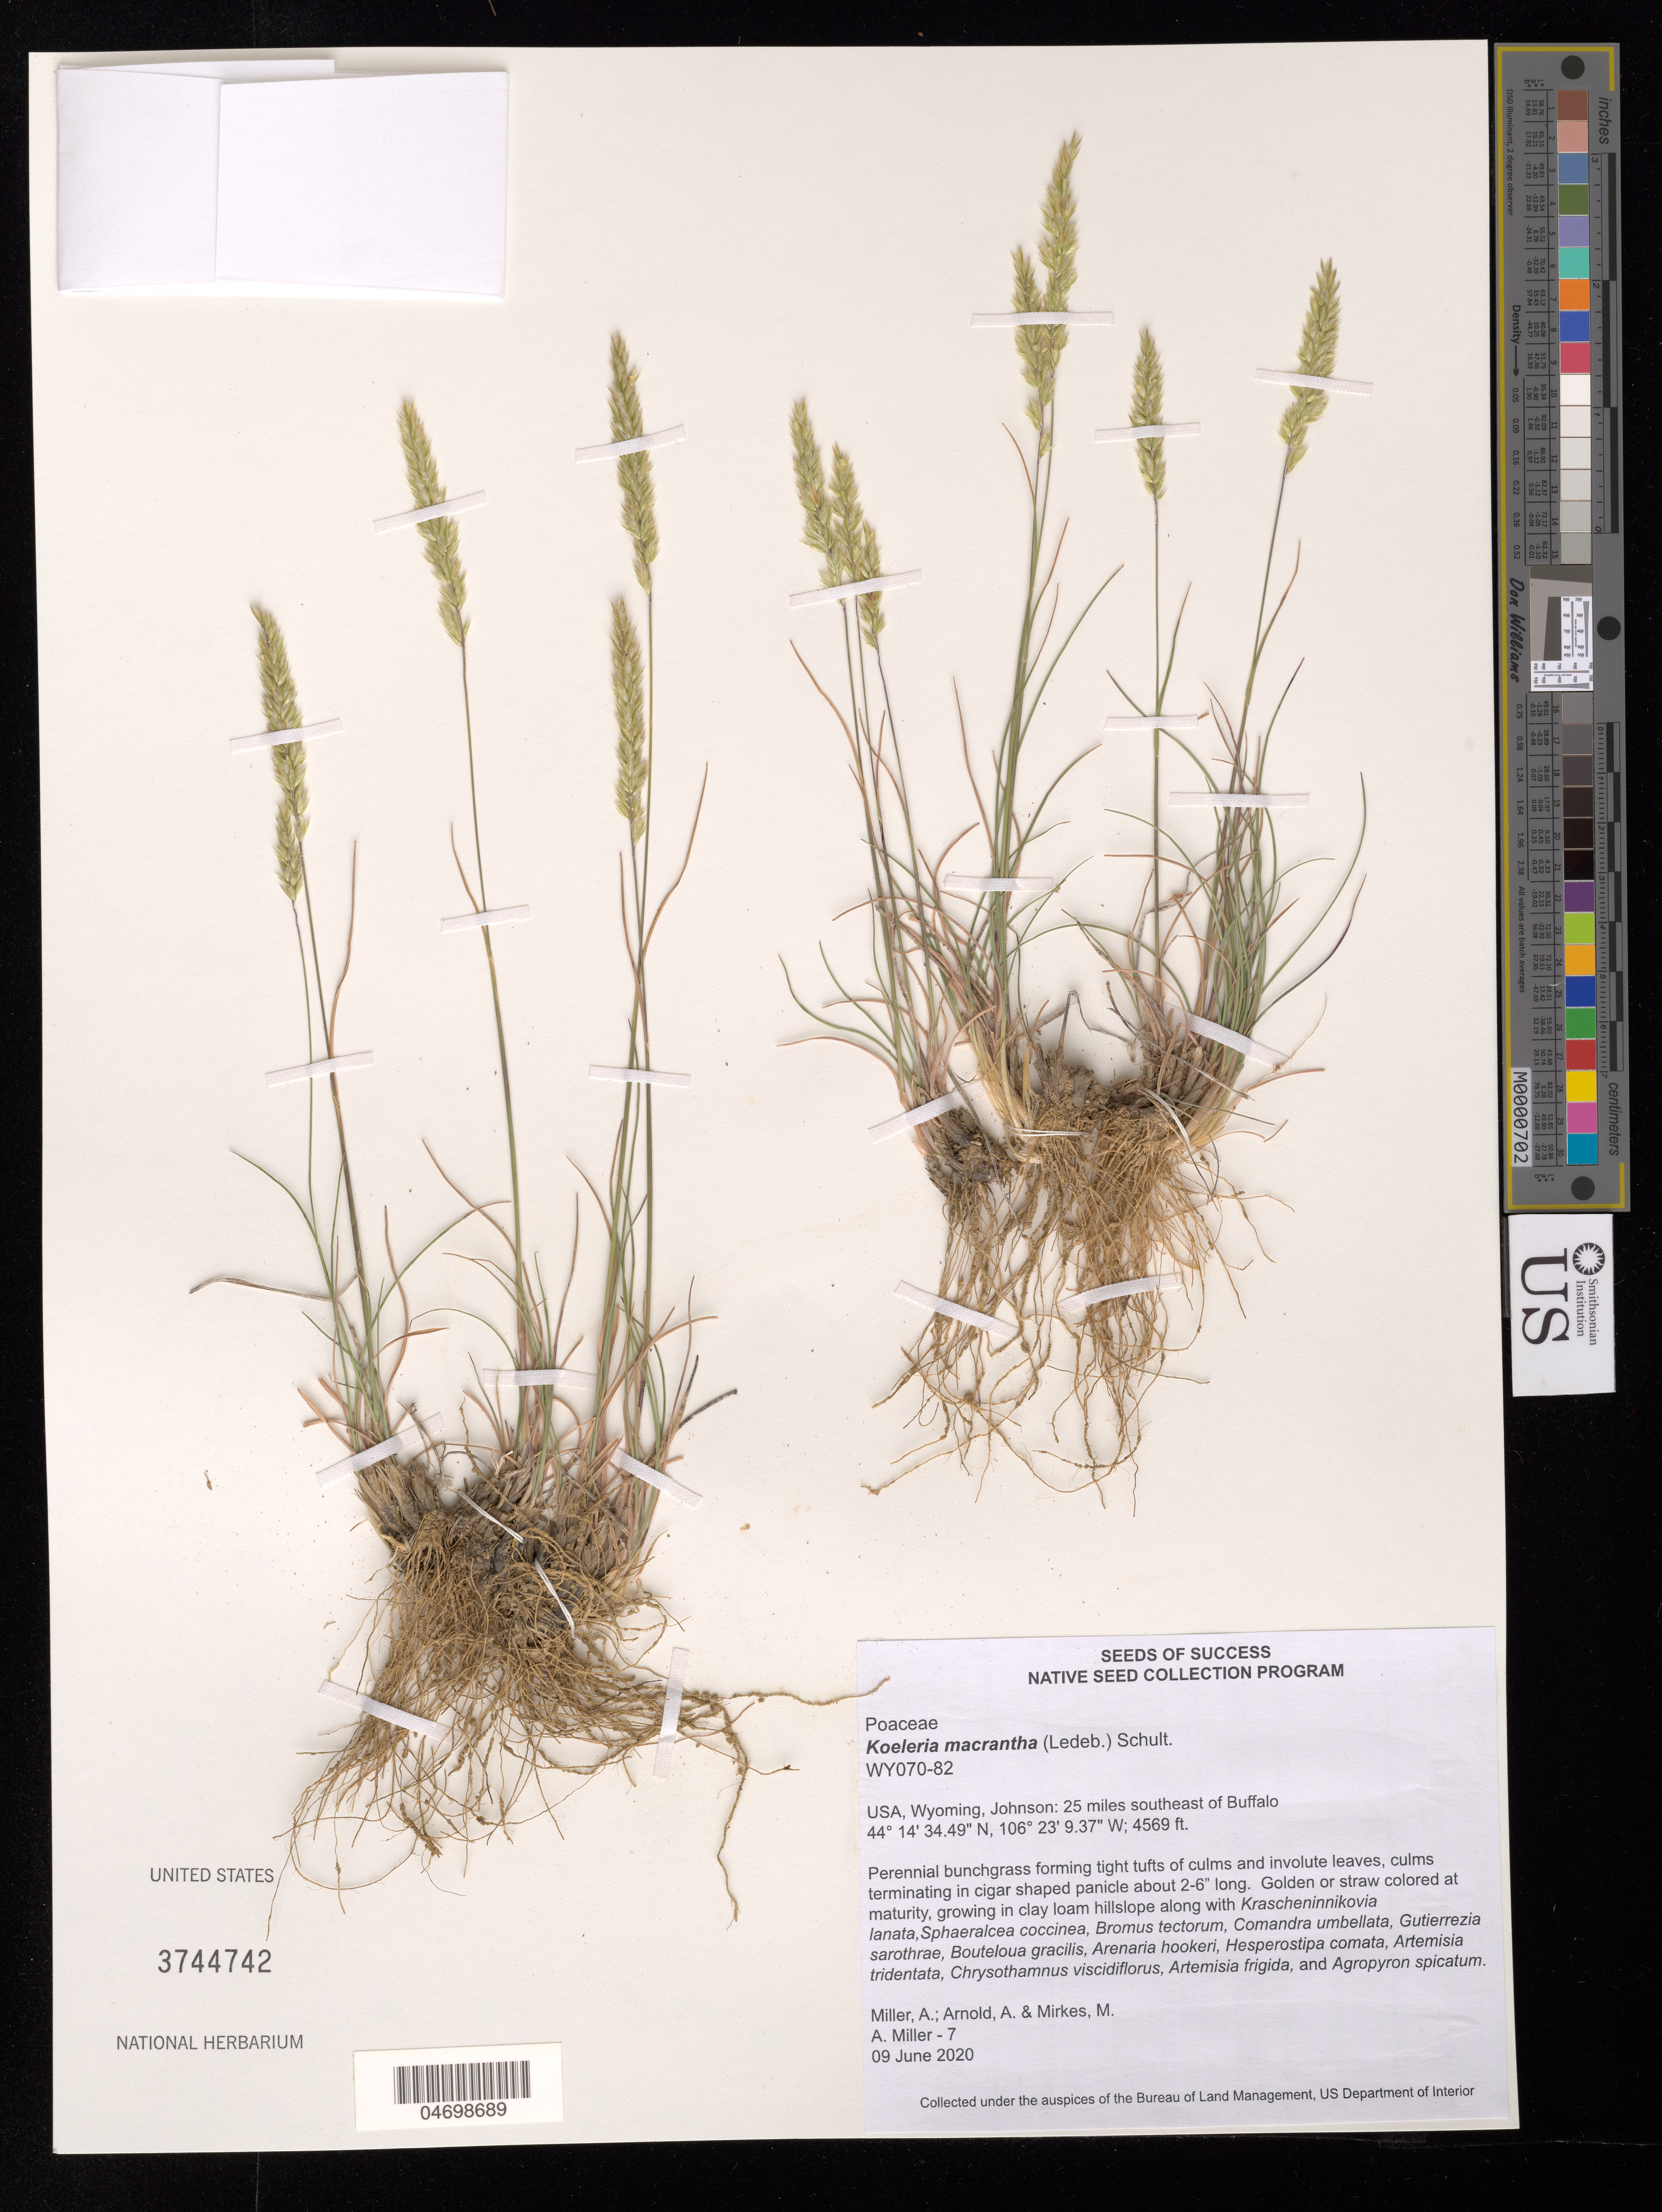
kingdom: Plantae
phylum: Tracheophyta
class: Liliopsida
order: Poales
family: Poaceae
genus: Koeleria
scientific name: Koeleria macrantha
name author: (Ledeb.) Schult.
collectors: A. Miller, A. Arnold & M. Mirkes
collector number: WY070-82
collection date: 2020-06-09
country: United States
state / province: Wyoming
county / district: Johnson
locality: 25 mi. SE of Buffalo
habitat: Clay loam. With Arenaria hookeri, Artemisia frigida, Bouteloua gracilis, etc.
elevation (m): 1393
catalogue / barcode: US 3744742